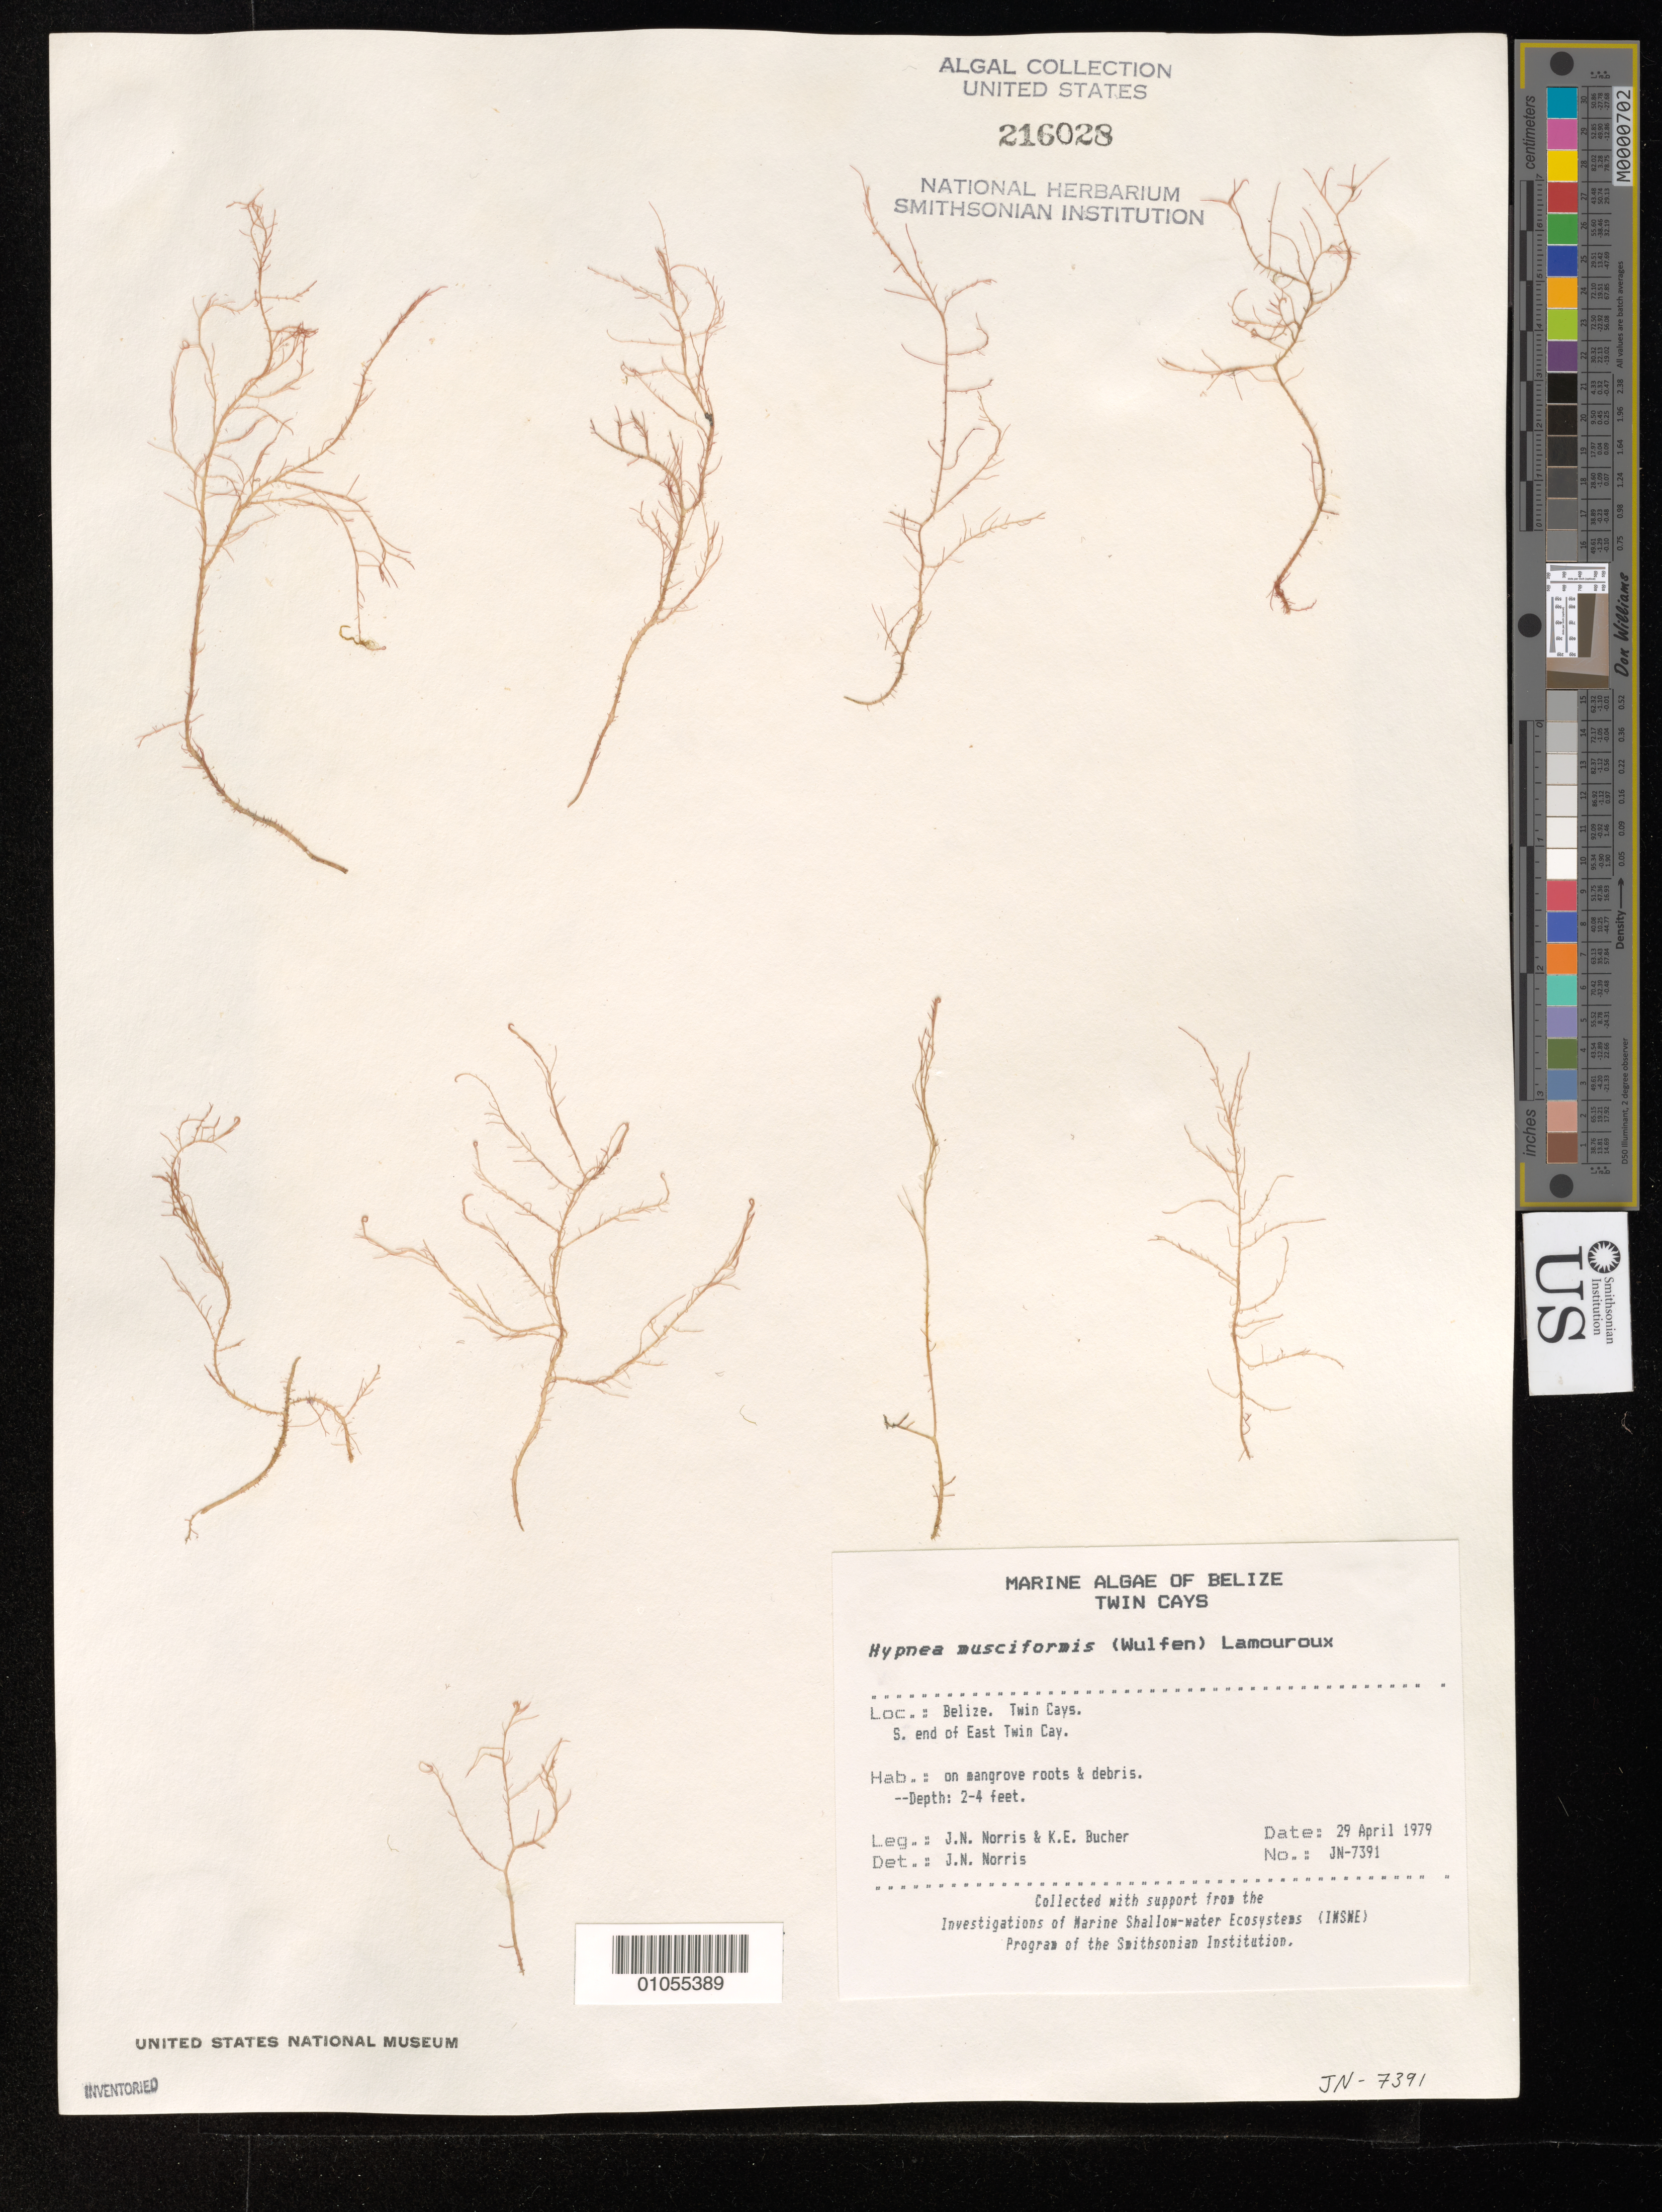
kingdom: Plantae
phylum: Rhodophyta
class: Florideophyceae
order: Gigartinales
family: Cystocloniaceae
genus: Hypnea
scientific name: Hypnea musciformis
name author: (Wulfen) J.V.Lamouroux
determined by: Norris, James N.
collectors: J. N. Norris & K. E. Bucher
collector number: JN-7391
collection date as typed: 29 Apr 1979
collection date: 1979-04-29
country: Belize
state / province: Stann Creek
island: East Twin Cay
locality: South end of East Twin Cay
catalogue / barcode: US 216028